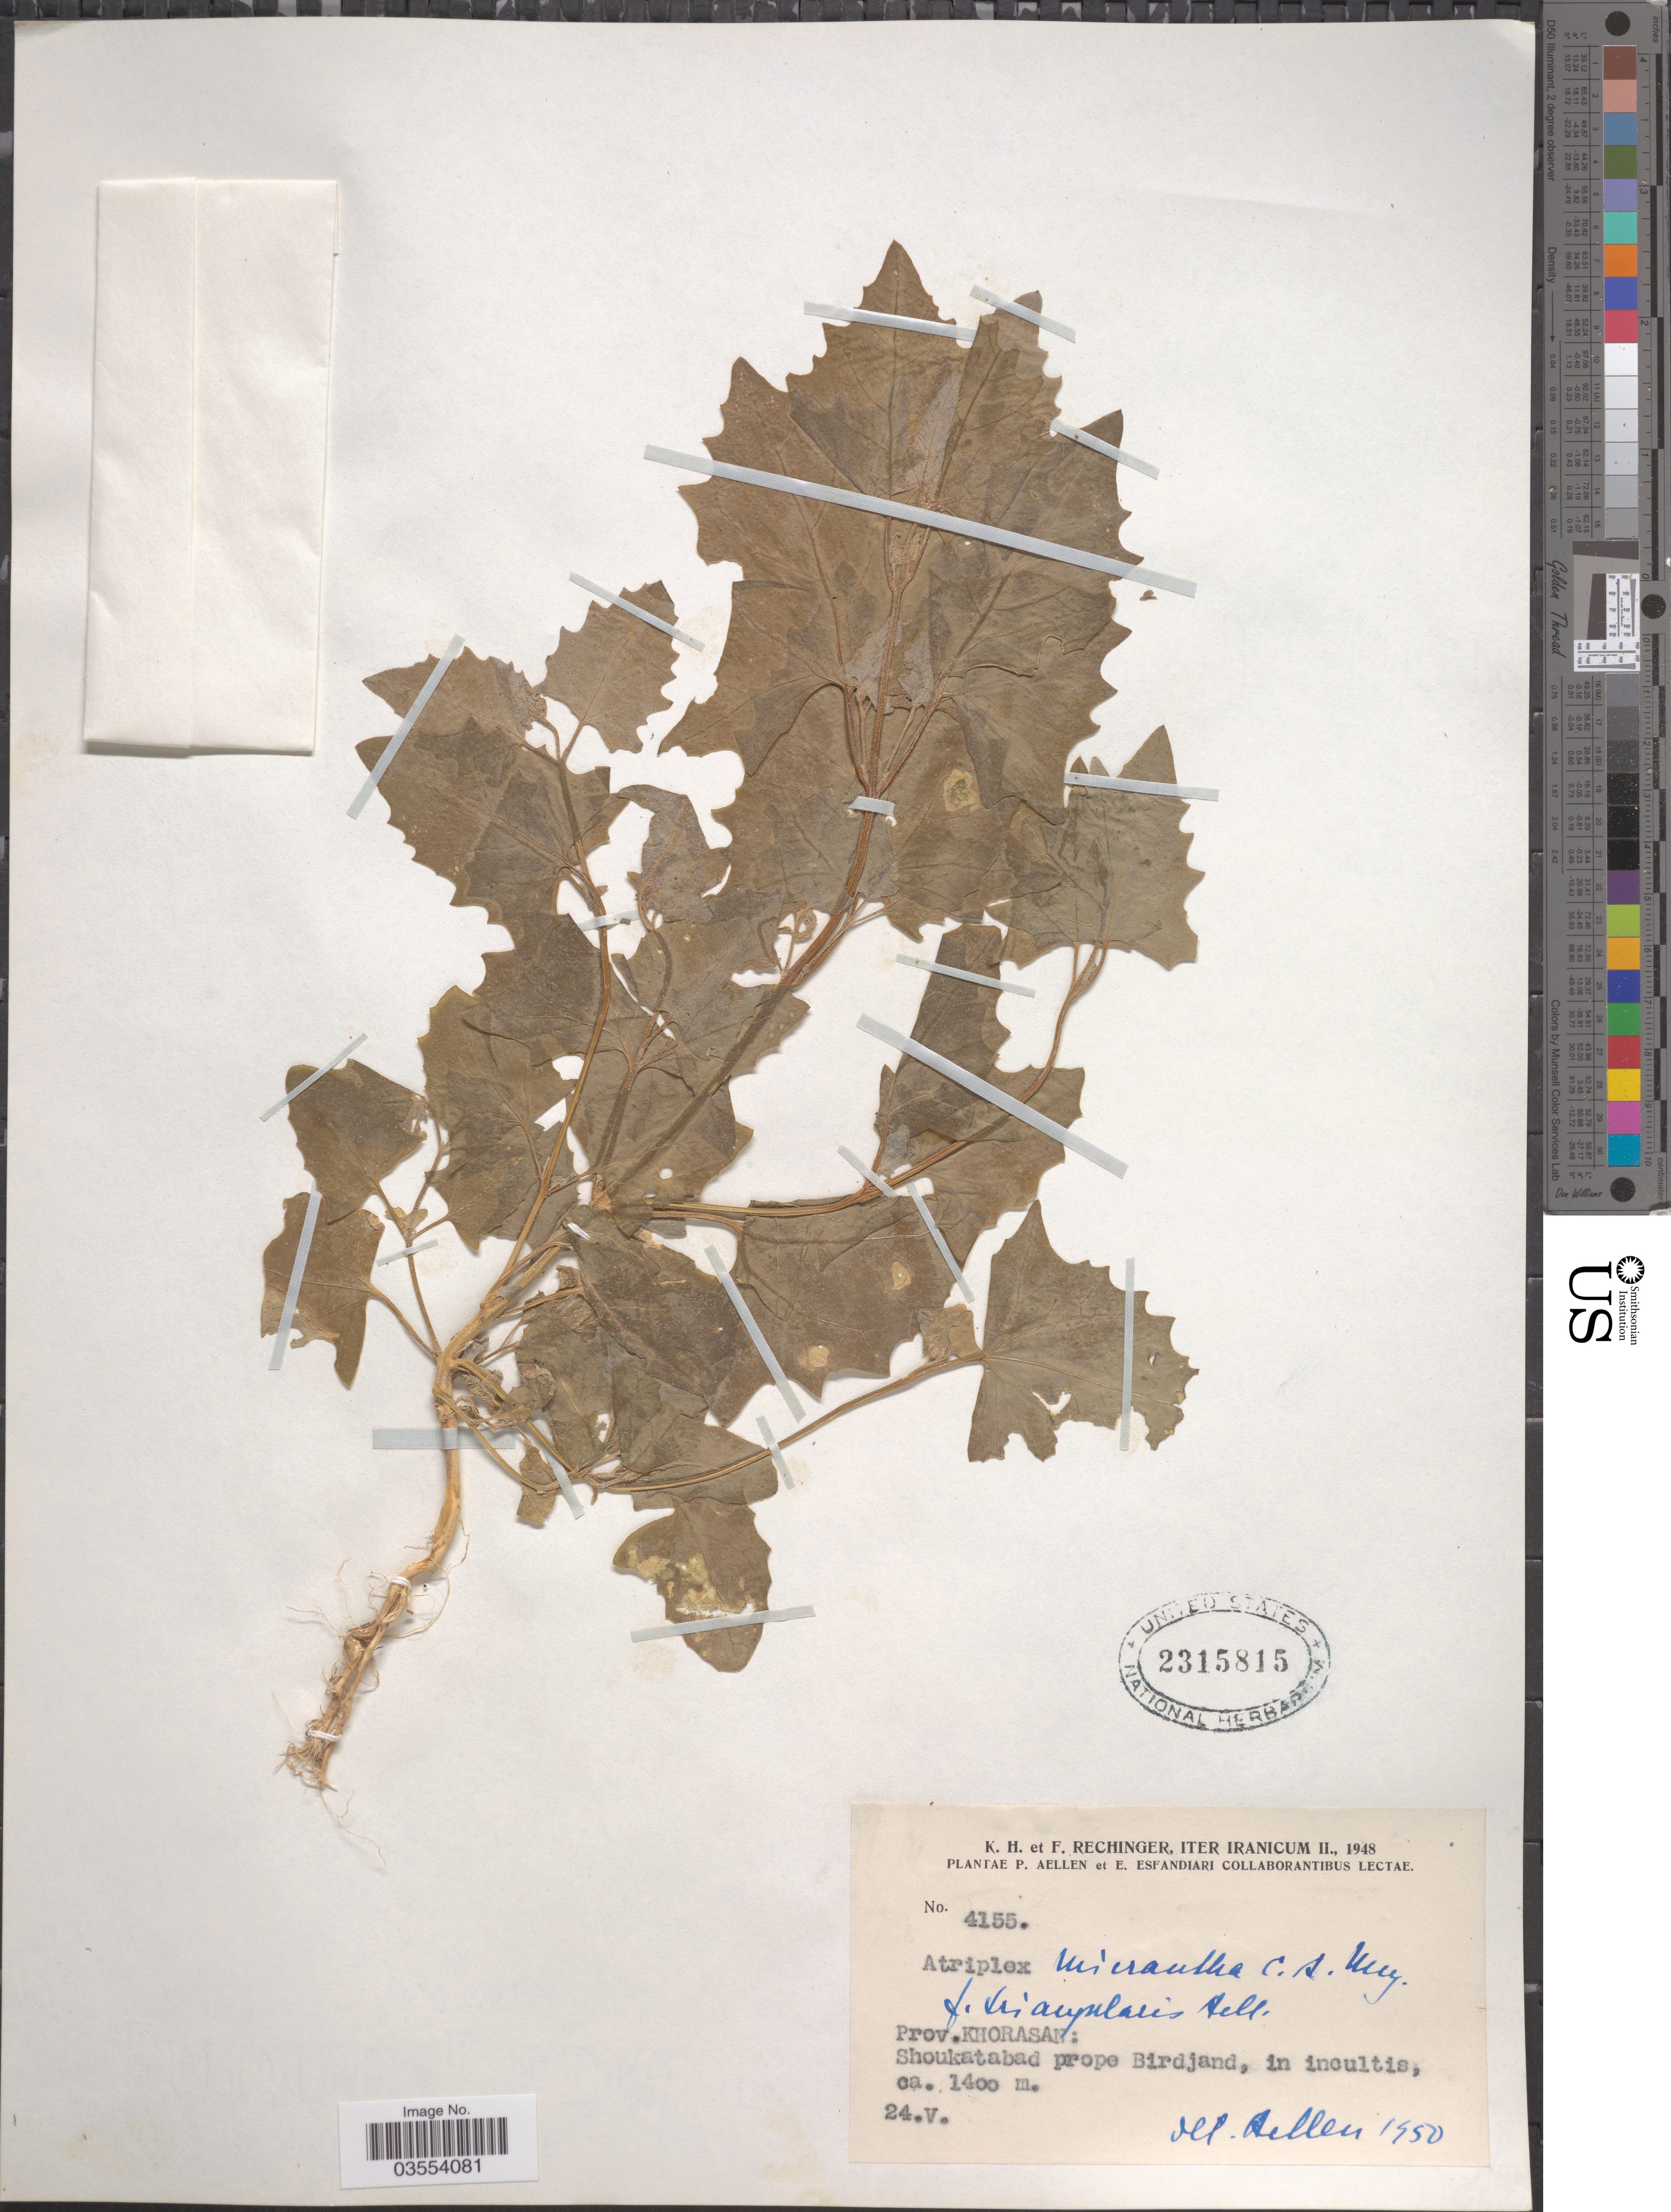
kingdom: Plantae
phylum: Tracheophyta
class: Magnoliopsida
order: Caryophyllales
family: Amaranthaceae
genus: Atriplex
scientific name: Atriplex micrantha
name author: C.A. Mey.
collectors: K. H. Rechinger & F. Rechinger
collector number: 4155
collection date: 1948-05-24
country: Iran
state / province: Khorasan [obsolete]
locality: Iter Iranicum. Shoukatabad prope Birdjand, in incultis.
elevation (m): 1400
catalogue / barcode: US 2315815